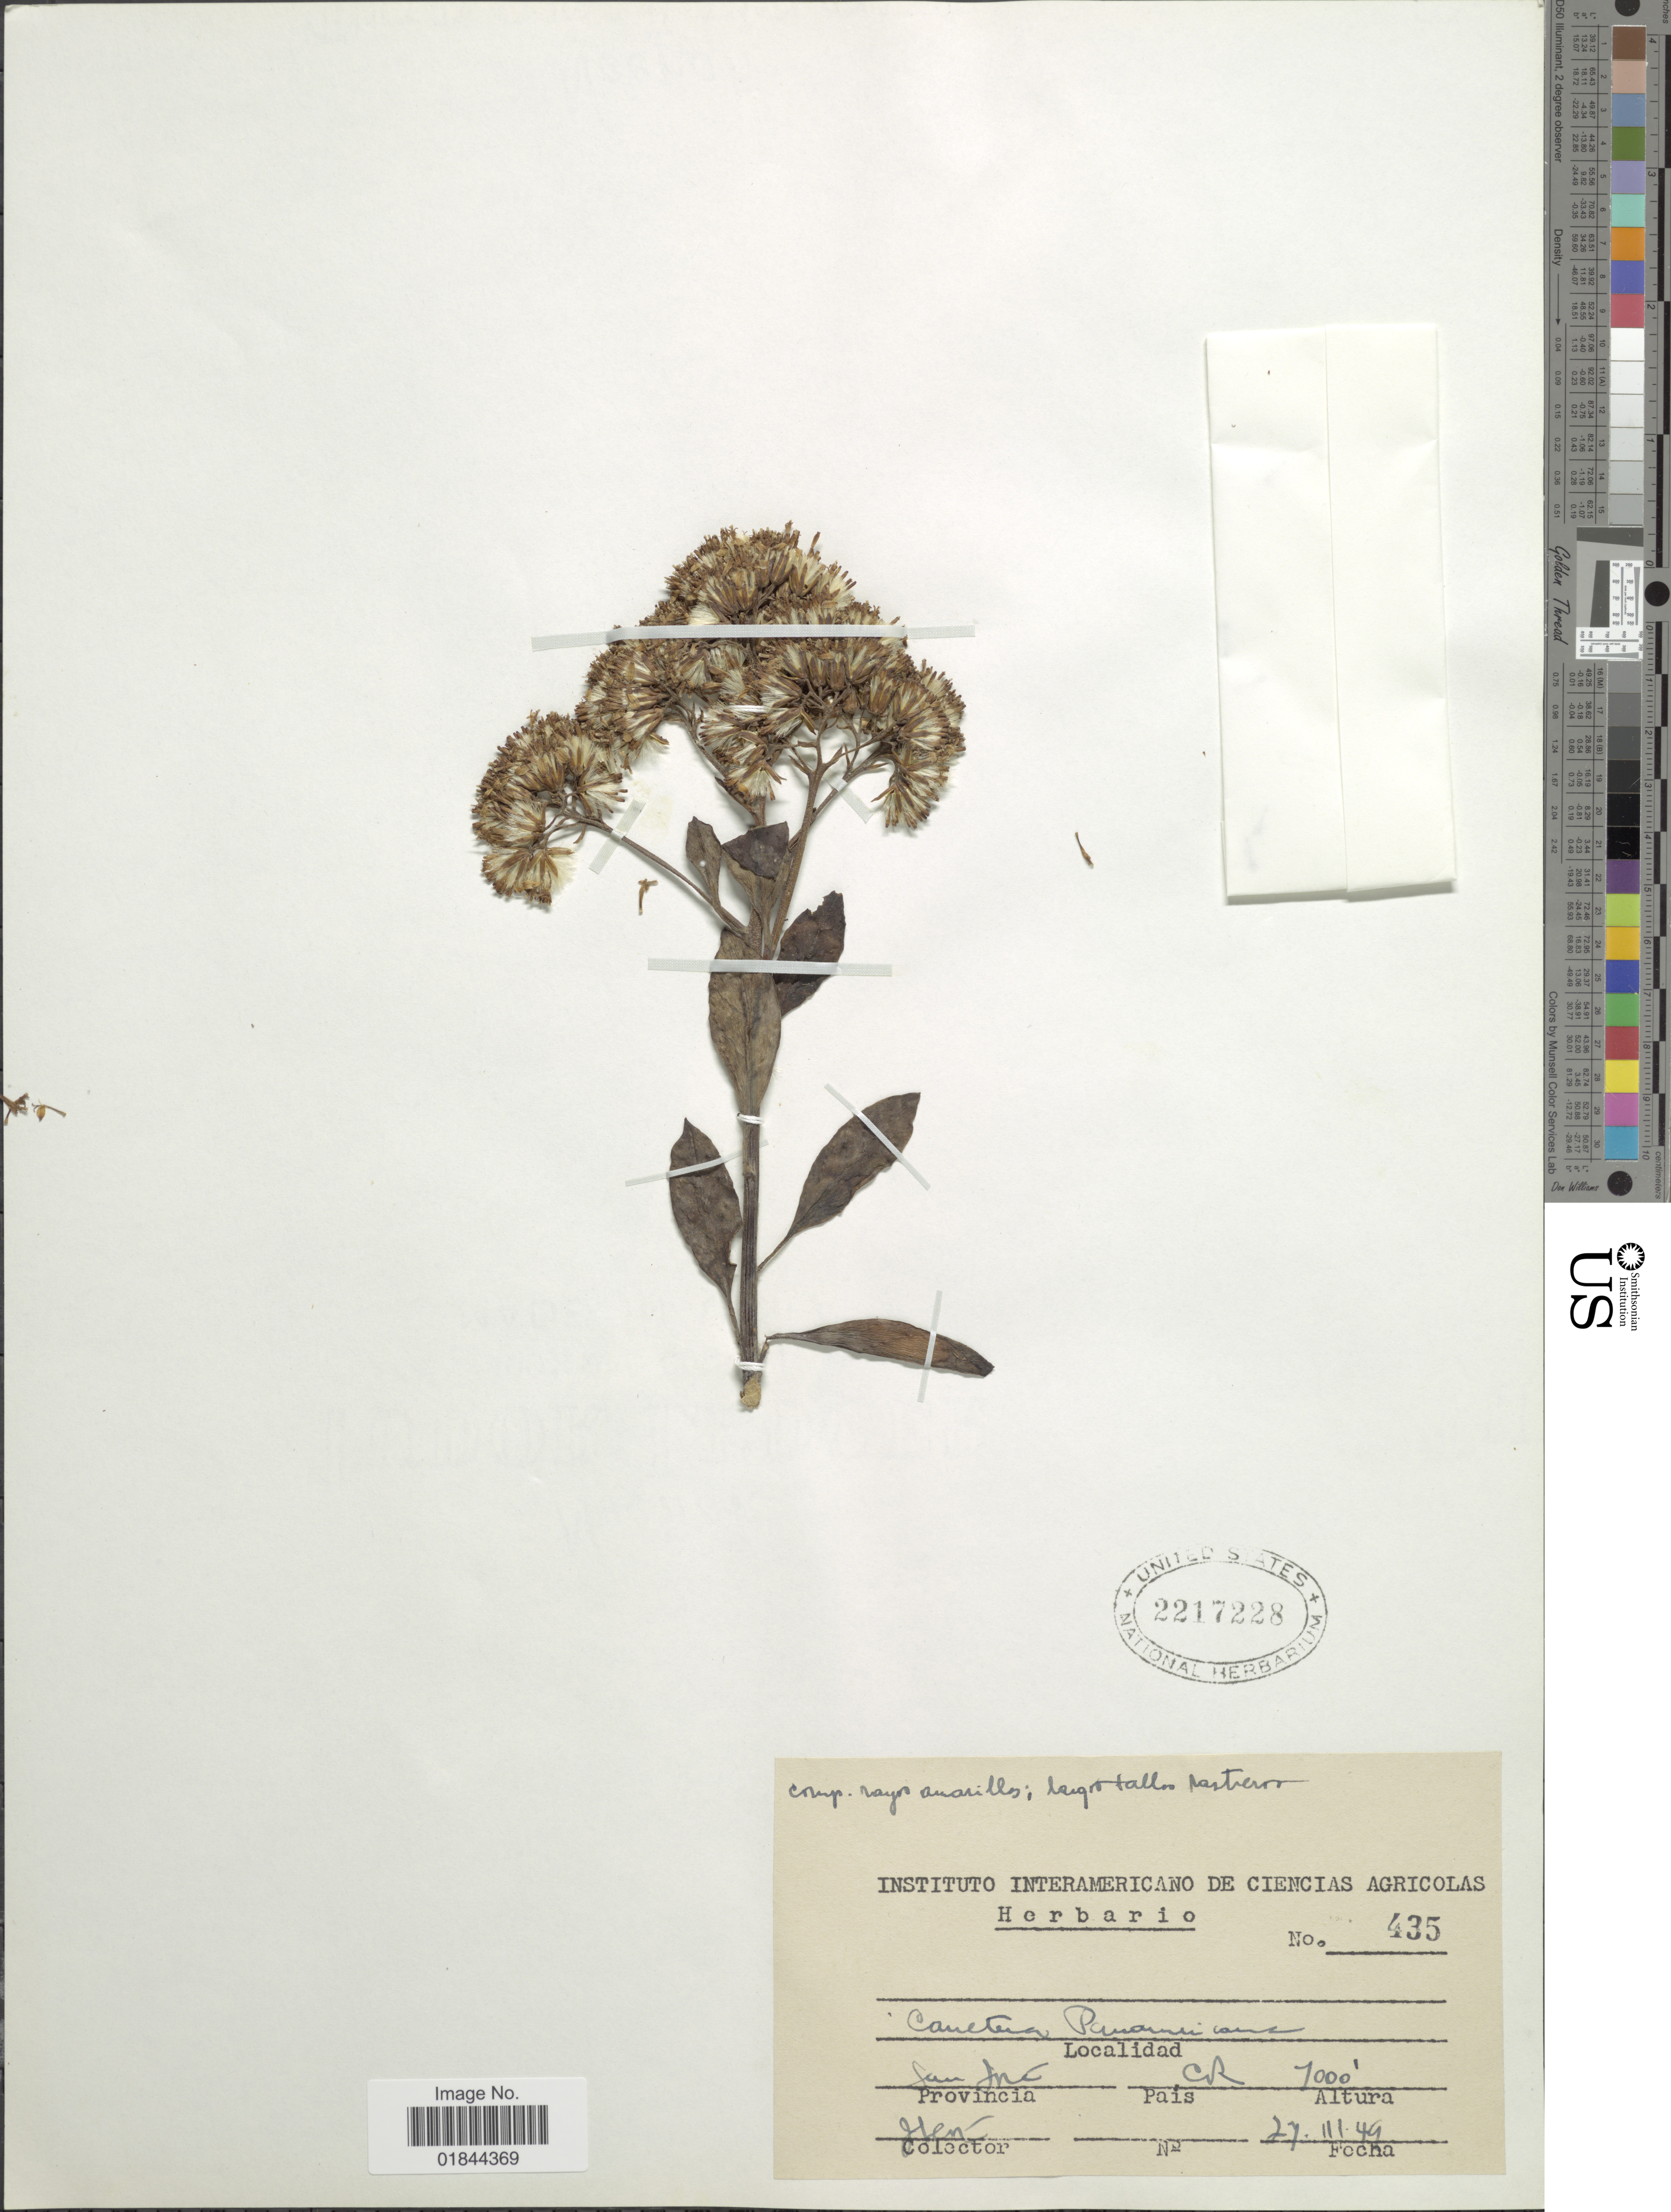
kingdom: Plantae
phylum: Tracheophyta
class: Magnoliopsida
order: Asterales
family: Asteraceae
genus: Pentacalia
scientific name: Pentacalia wilburii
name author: H. Rob.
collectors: J. Len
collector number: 435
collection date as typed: Transcribed d/m/y: 27/3/49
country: Costa Rica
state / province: San José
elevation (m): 2134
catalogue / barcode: US 2217228